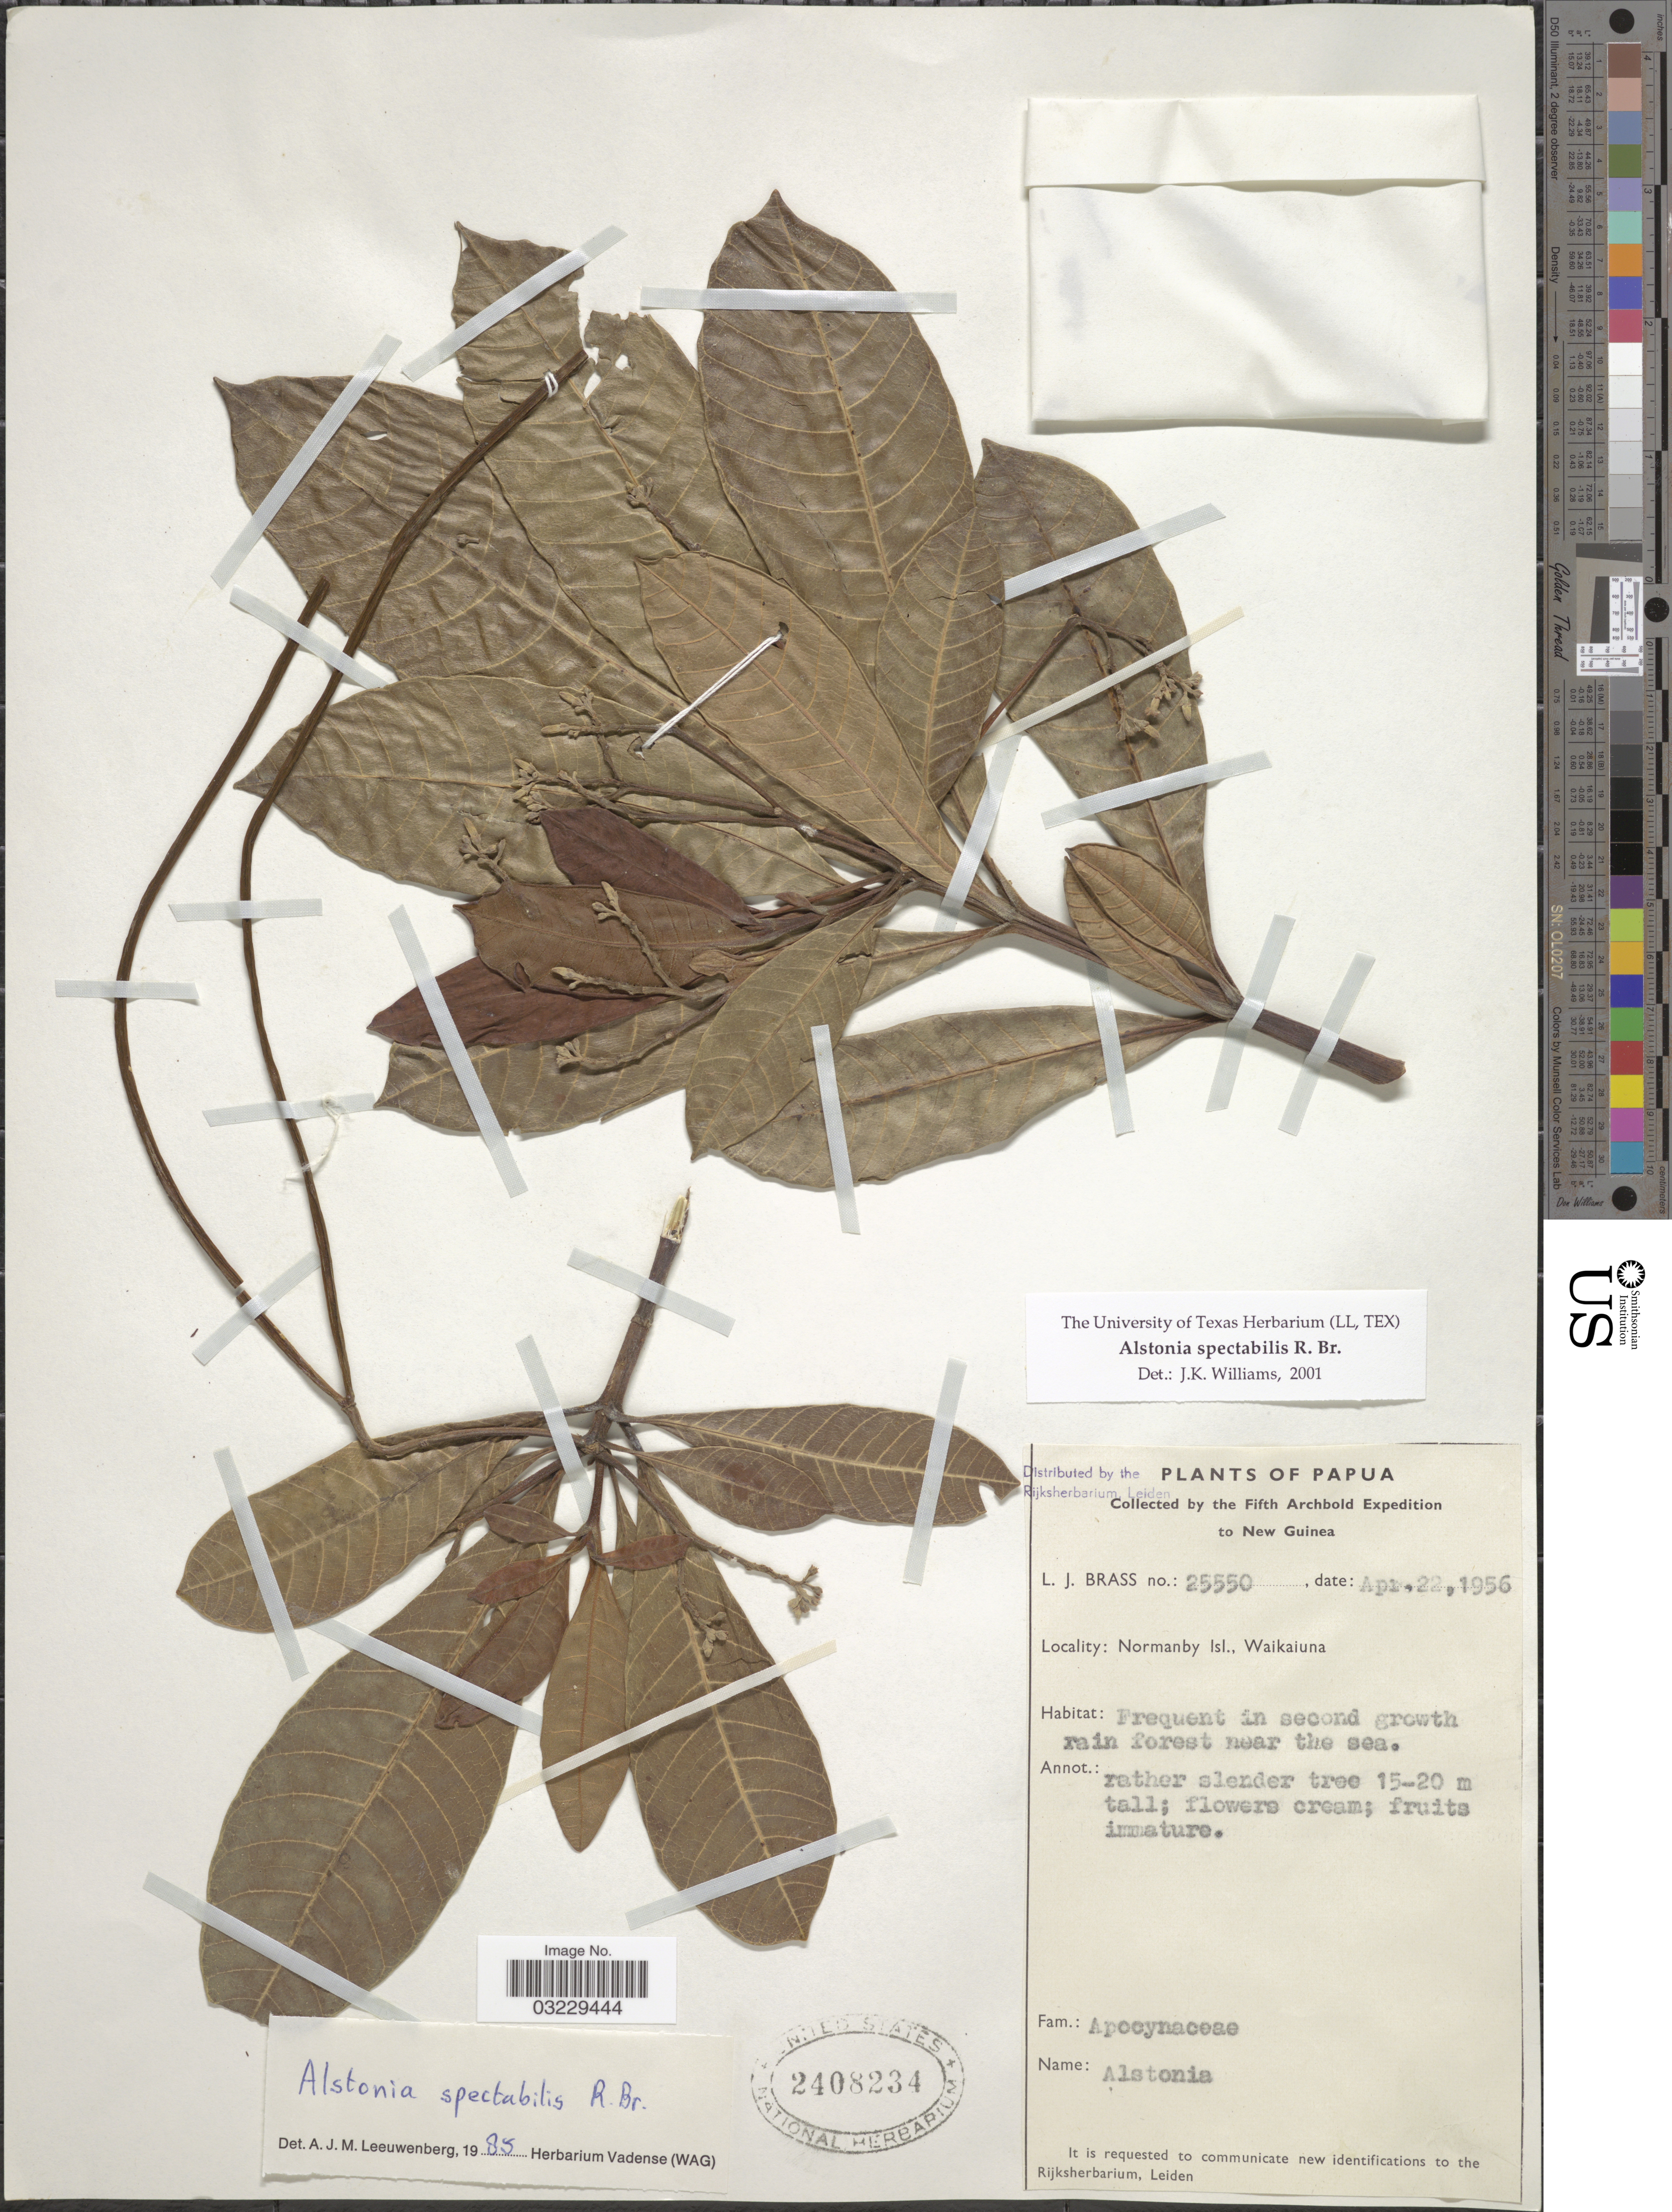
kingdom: Plantae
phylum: Tracheophyta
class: Magnoliopsida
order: Gentianales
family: Apocynaceae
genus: Alstonia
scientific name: Alstonia spectabilis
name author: R. Br.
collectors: L. J. Brass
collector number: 25550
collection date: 1956-04-22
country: Papua New Guinea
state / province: Milne Bay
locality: New Guinea, Normanby Isl., Waikaiuna.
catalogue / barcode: US 2408234